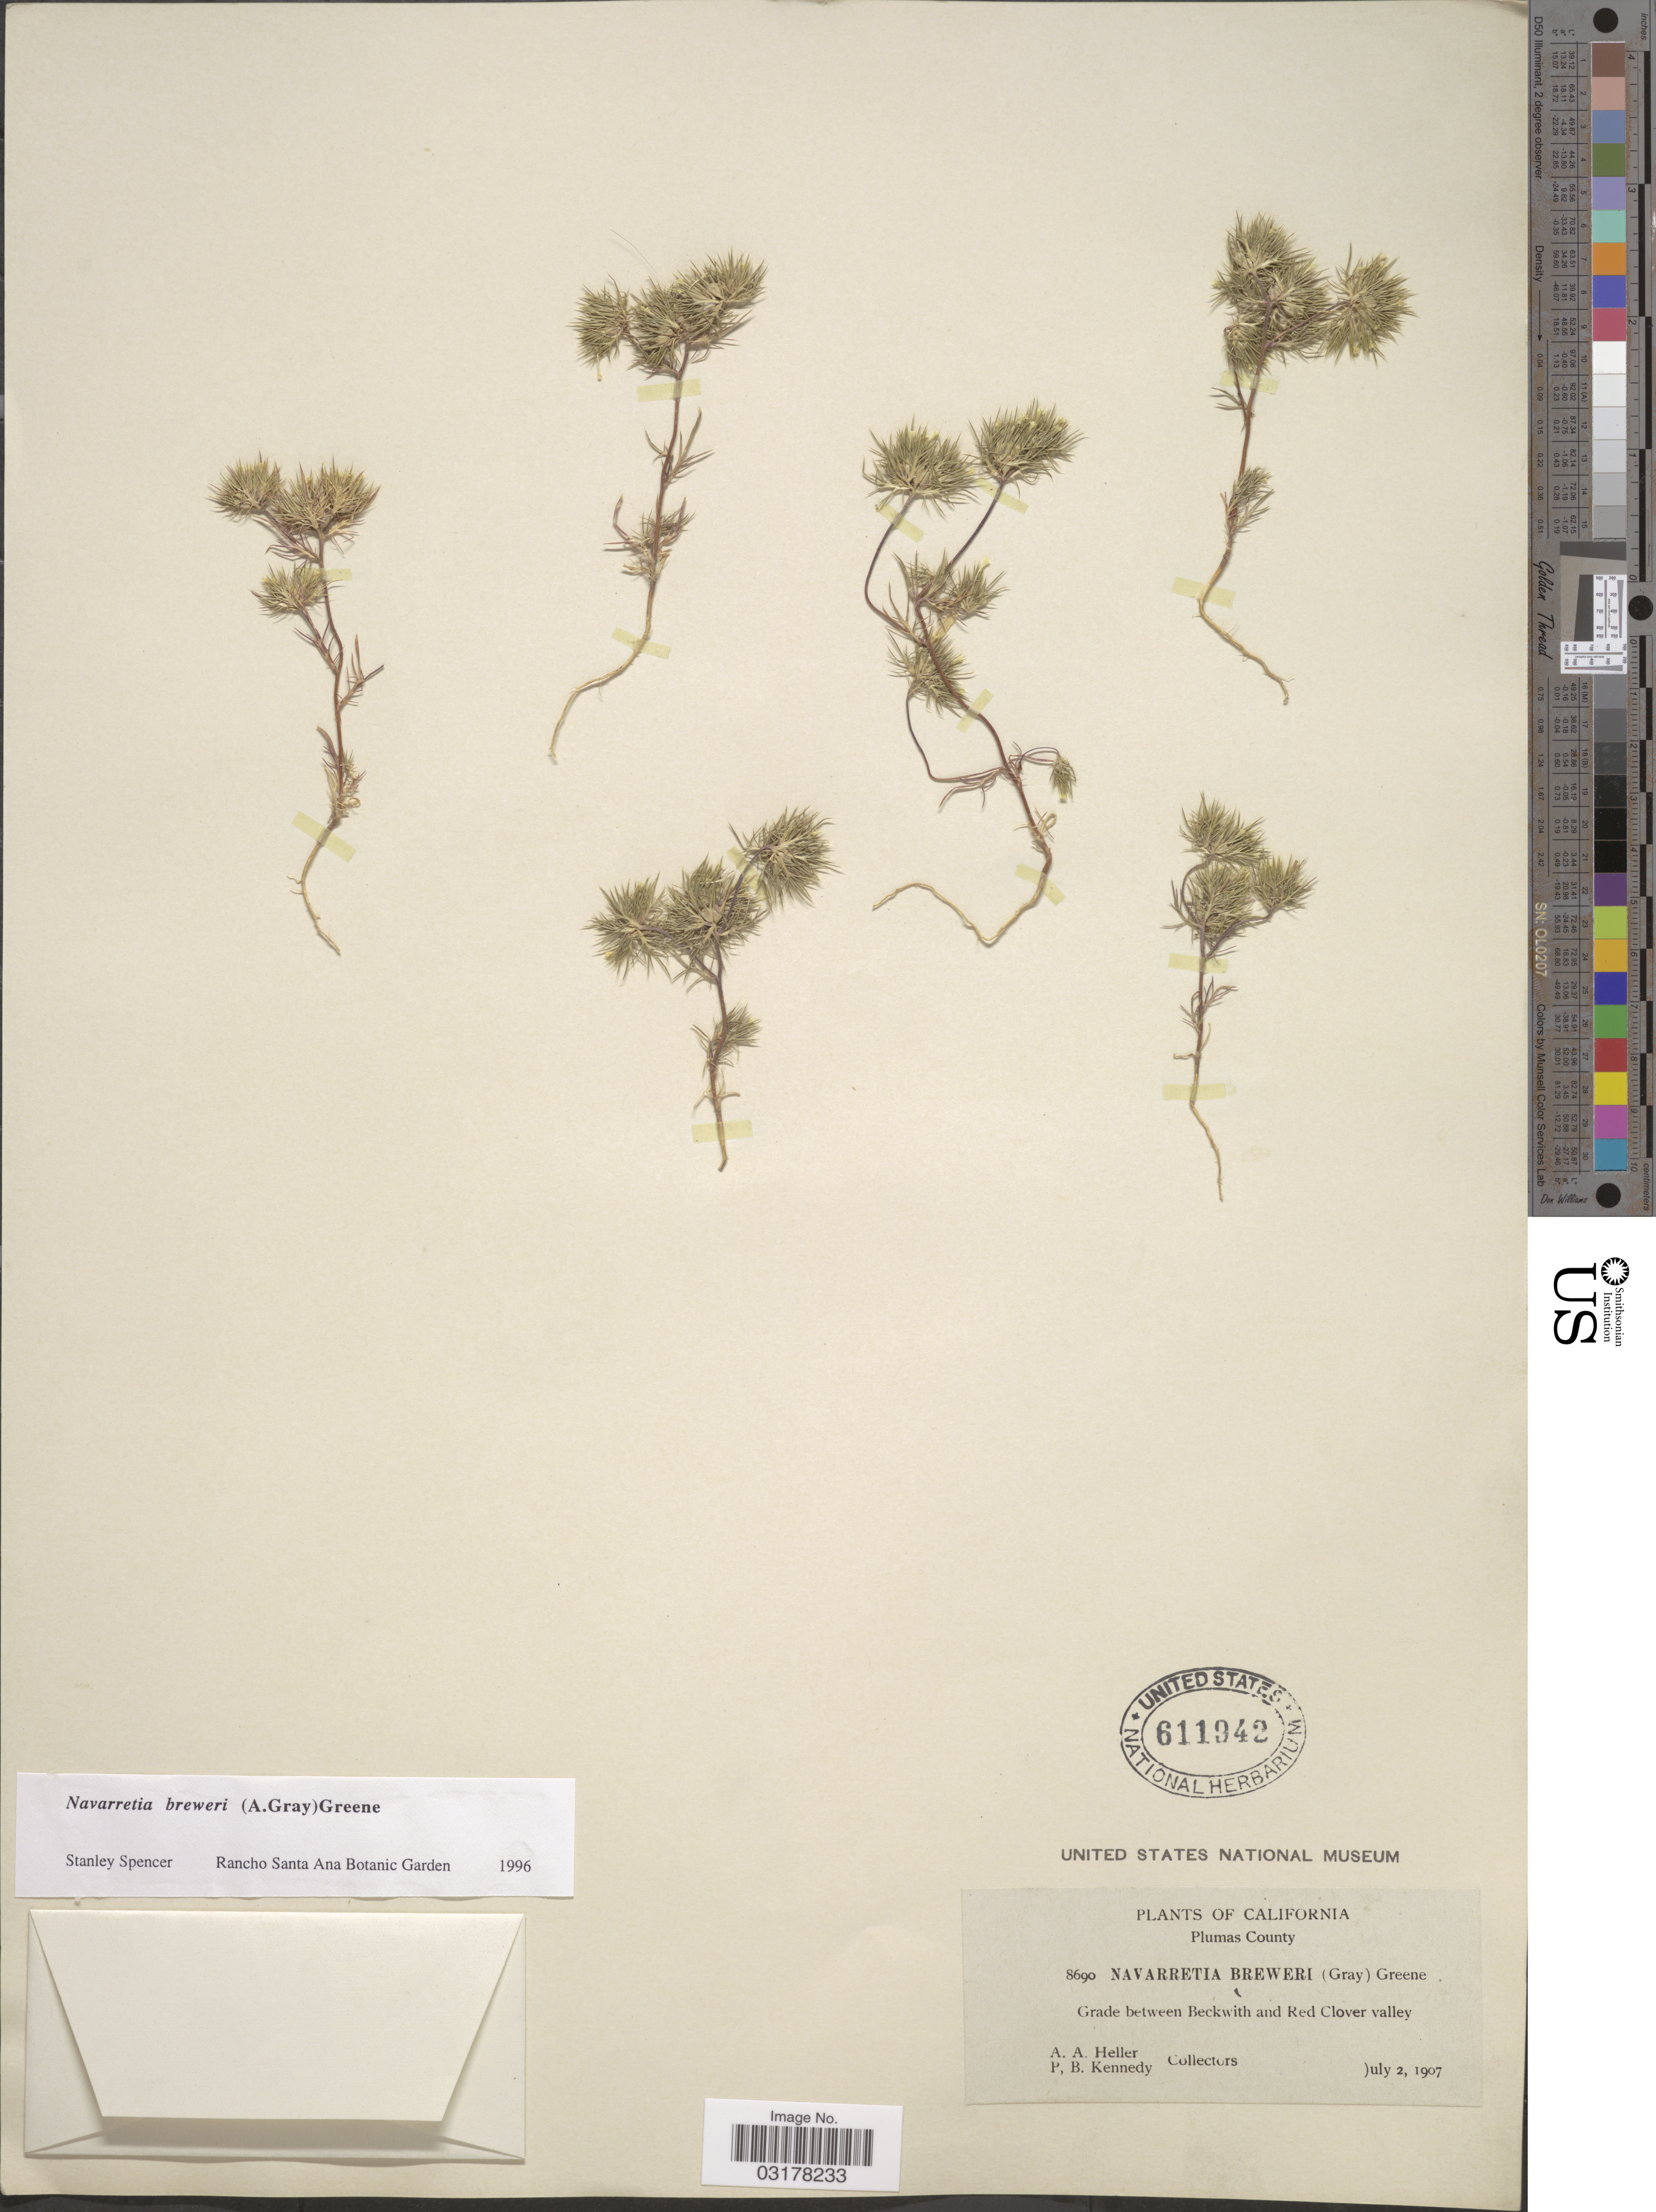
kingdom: Plantae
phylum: Tracheophyta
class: Magnoliopsida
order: Ericales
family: Polemoniaceae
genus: Navarretia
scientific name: Navarretia breweri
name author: (A. Gray) Greene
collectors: A. A. Heller & P. B. Kennedy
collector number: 8690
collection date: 1907-07-02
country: United States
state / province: California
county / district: Plumas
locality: Plumas County. Grade between Beckwith and Red Clover valley.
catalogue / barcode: US 611942